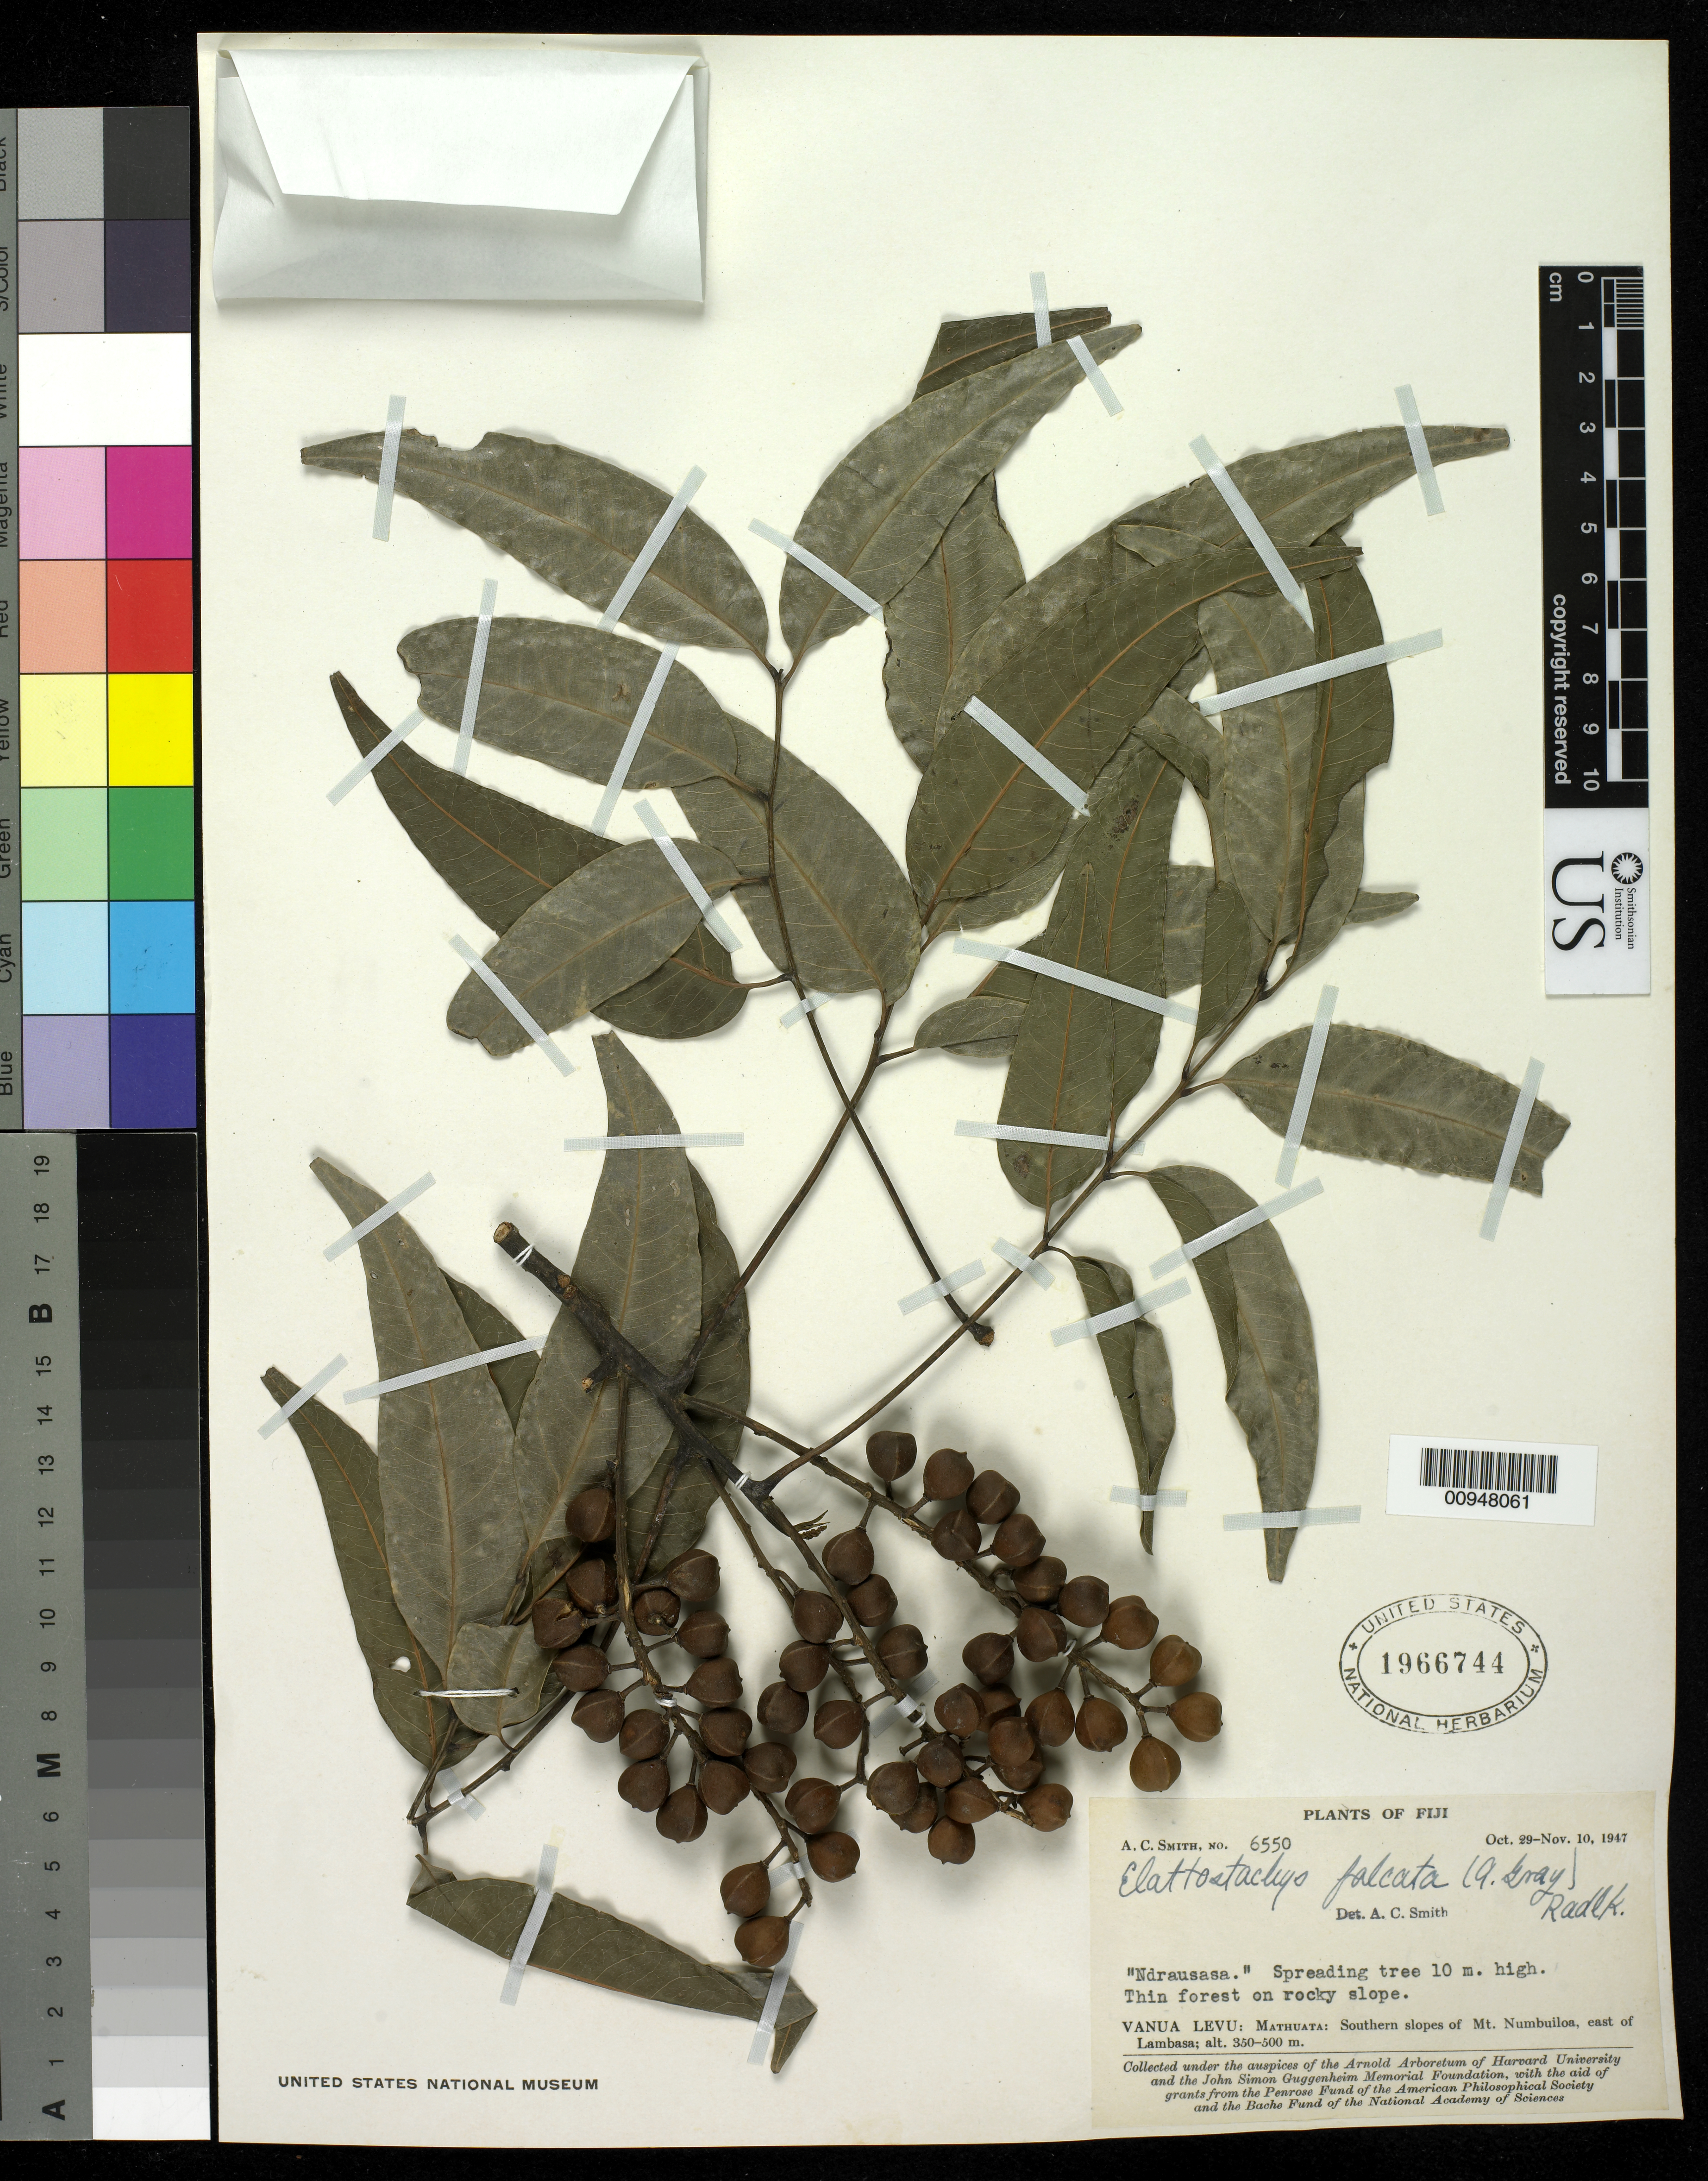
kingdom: Plantae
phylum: Tracheophyta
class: Magnoliopsida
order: Sapindales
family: Sapindaceae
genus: Elattostachys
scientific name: Elattostachys falcata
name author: (A. Gray) Radlk.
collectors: C. A. Smith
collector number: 6550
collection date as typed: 29 Oct 1947 to 10 Nov 1947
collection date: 1947-10-29/1947-11-10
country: Fiji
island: Macuata-i-wai [Mathuata-i-wai]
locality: Mathuata: Southern slopes of Mt. Numbuiloa, east of Lambasa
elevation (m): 350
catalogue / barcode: US 1966744